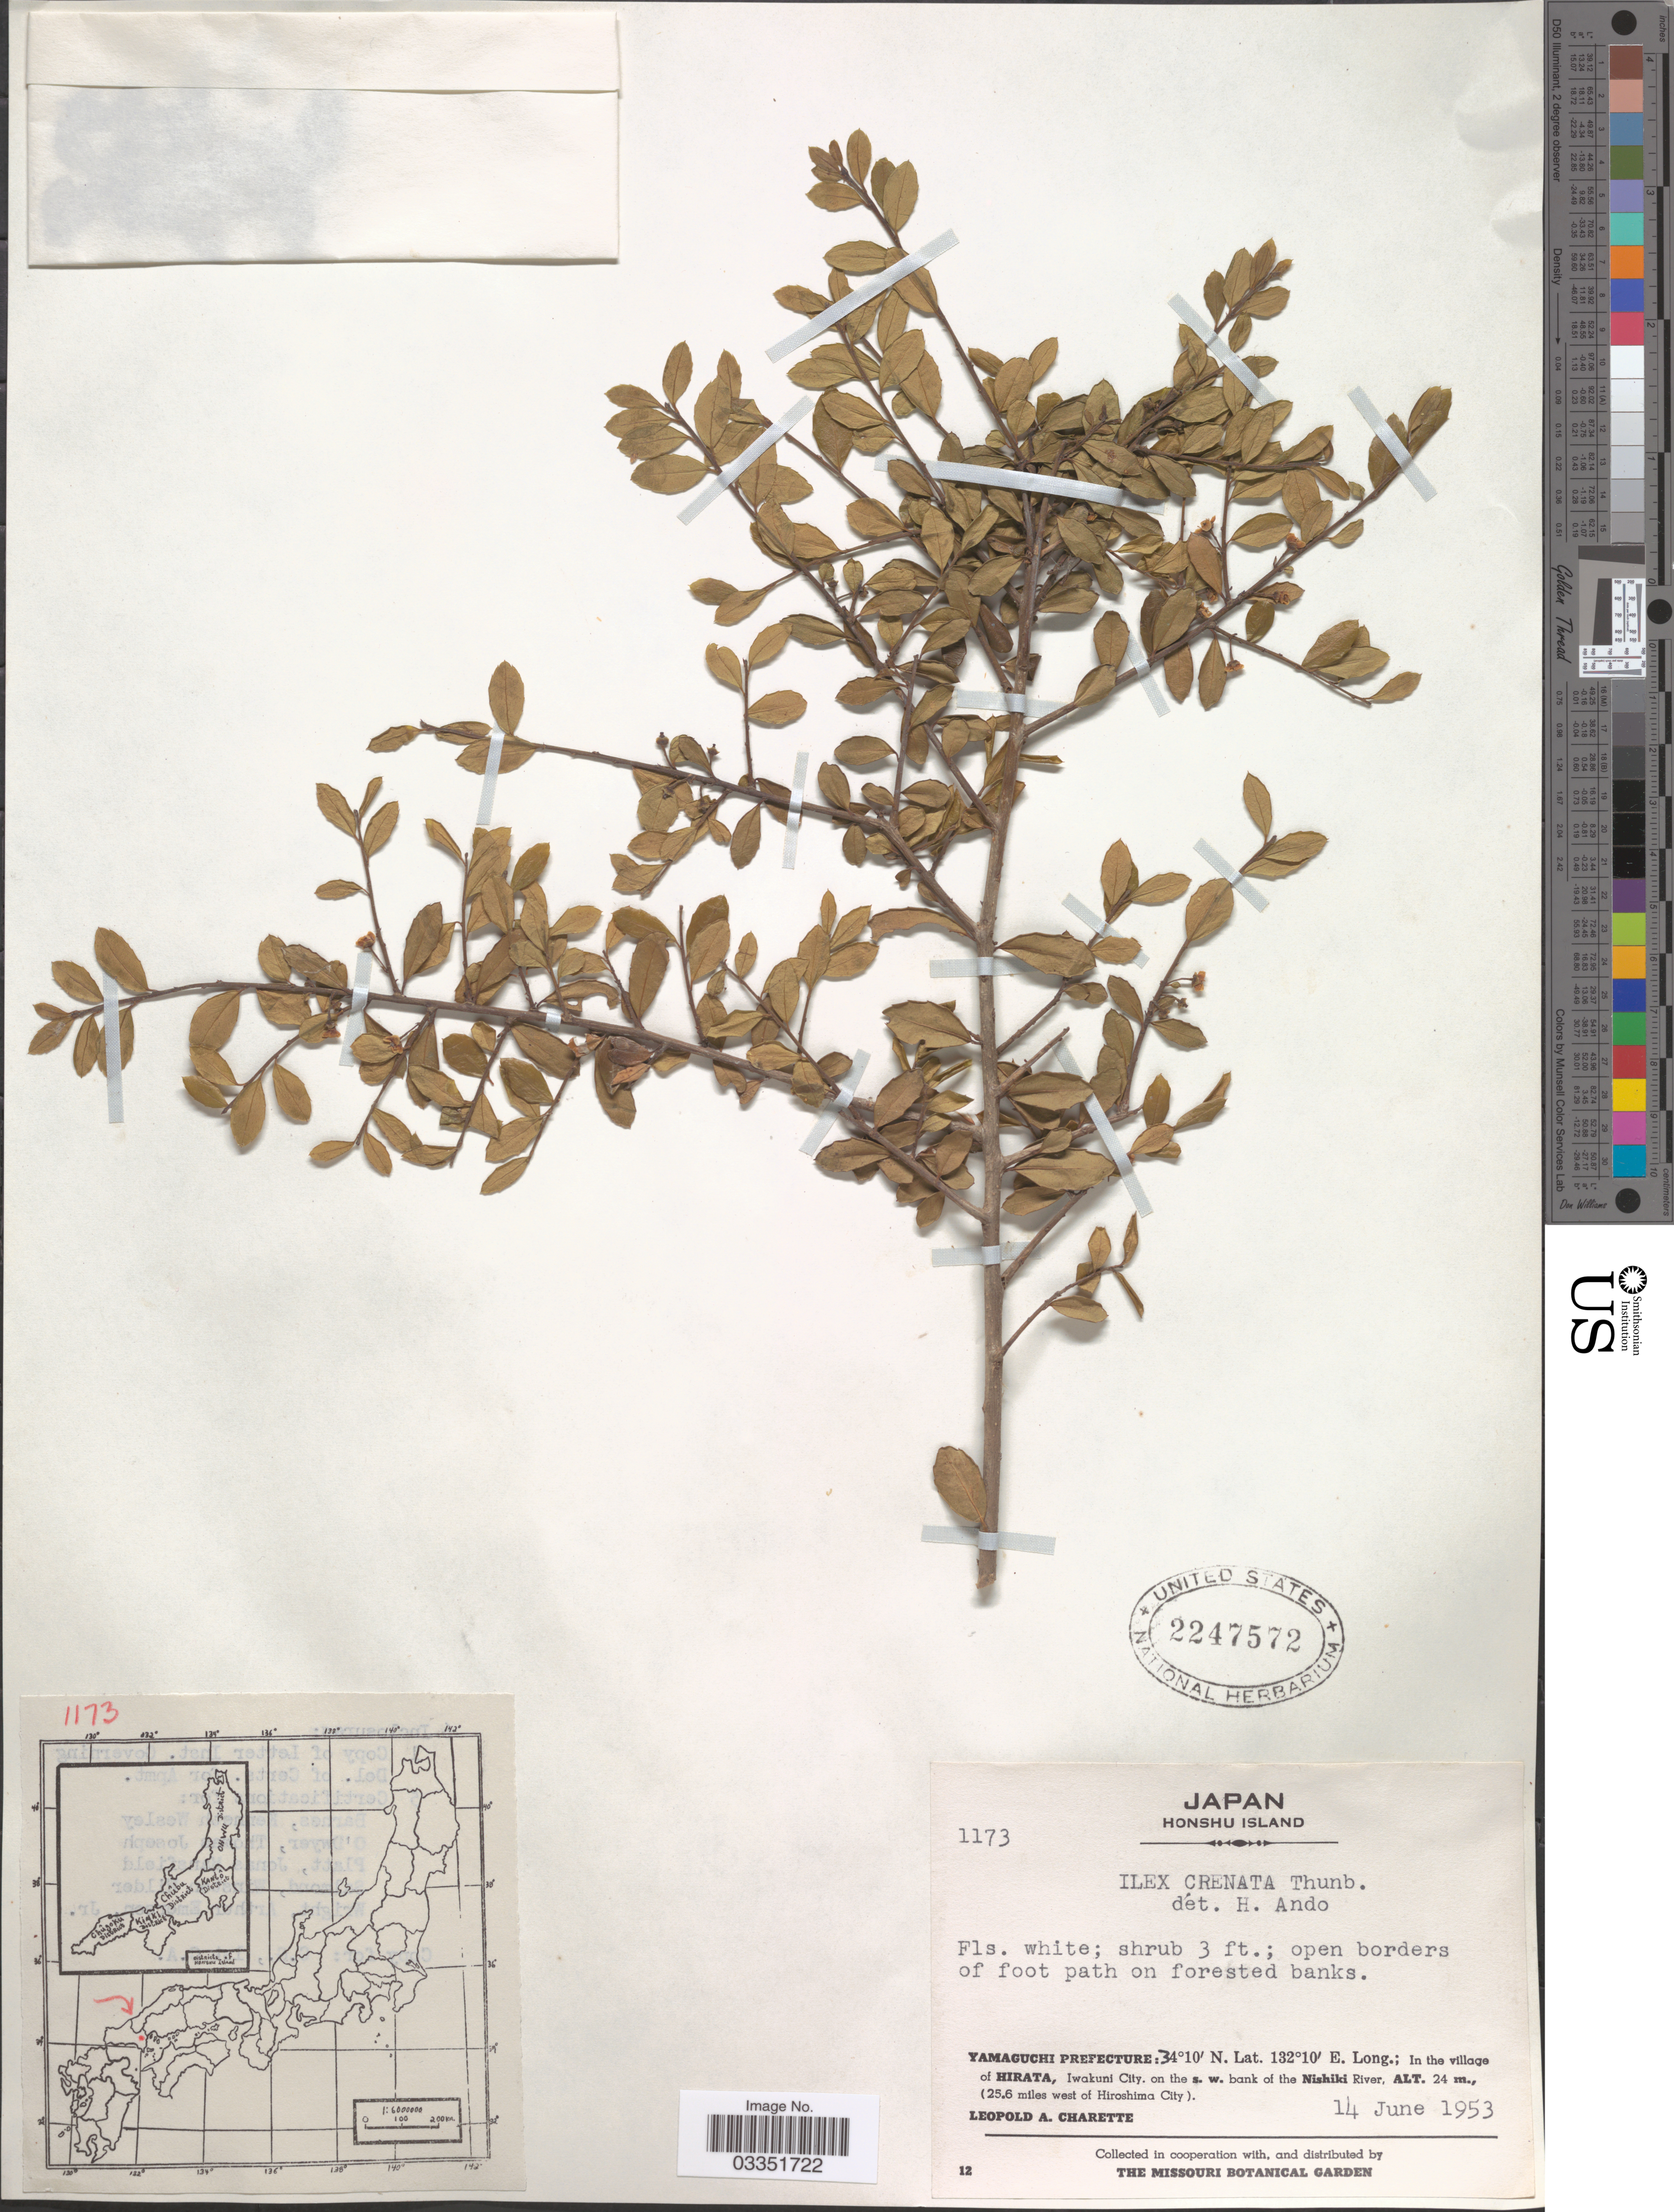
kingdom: Plantae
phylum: Tracheophyta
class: Magnoliopsida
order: Aquifoliales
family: Aquifoliaceae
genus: Ilex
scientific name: Ilex crenata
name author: Thunb.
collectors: L. A. Charette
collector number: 1173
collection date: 1953-06-14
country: Japan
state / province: Yamaguti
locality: Honshu Island. Yamaguchi Prefecture: In the village of Hirata, Iwakuni City, on the s.w. bank of the Nishiki River. (25.6 miles west of Hiroshima City).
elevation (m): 24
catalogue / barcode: US 2247572